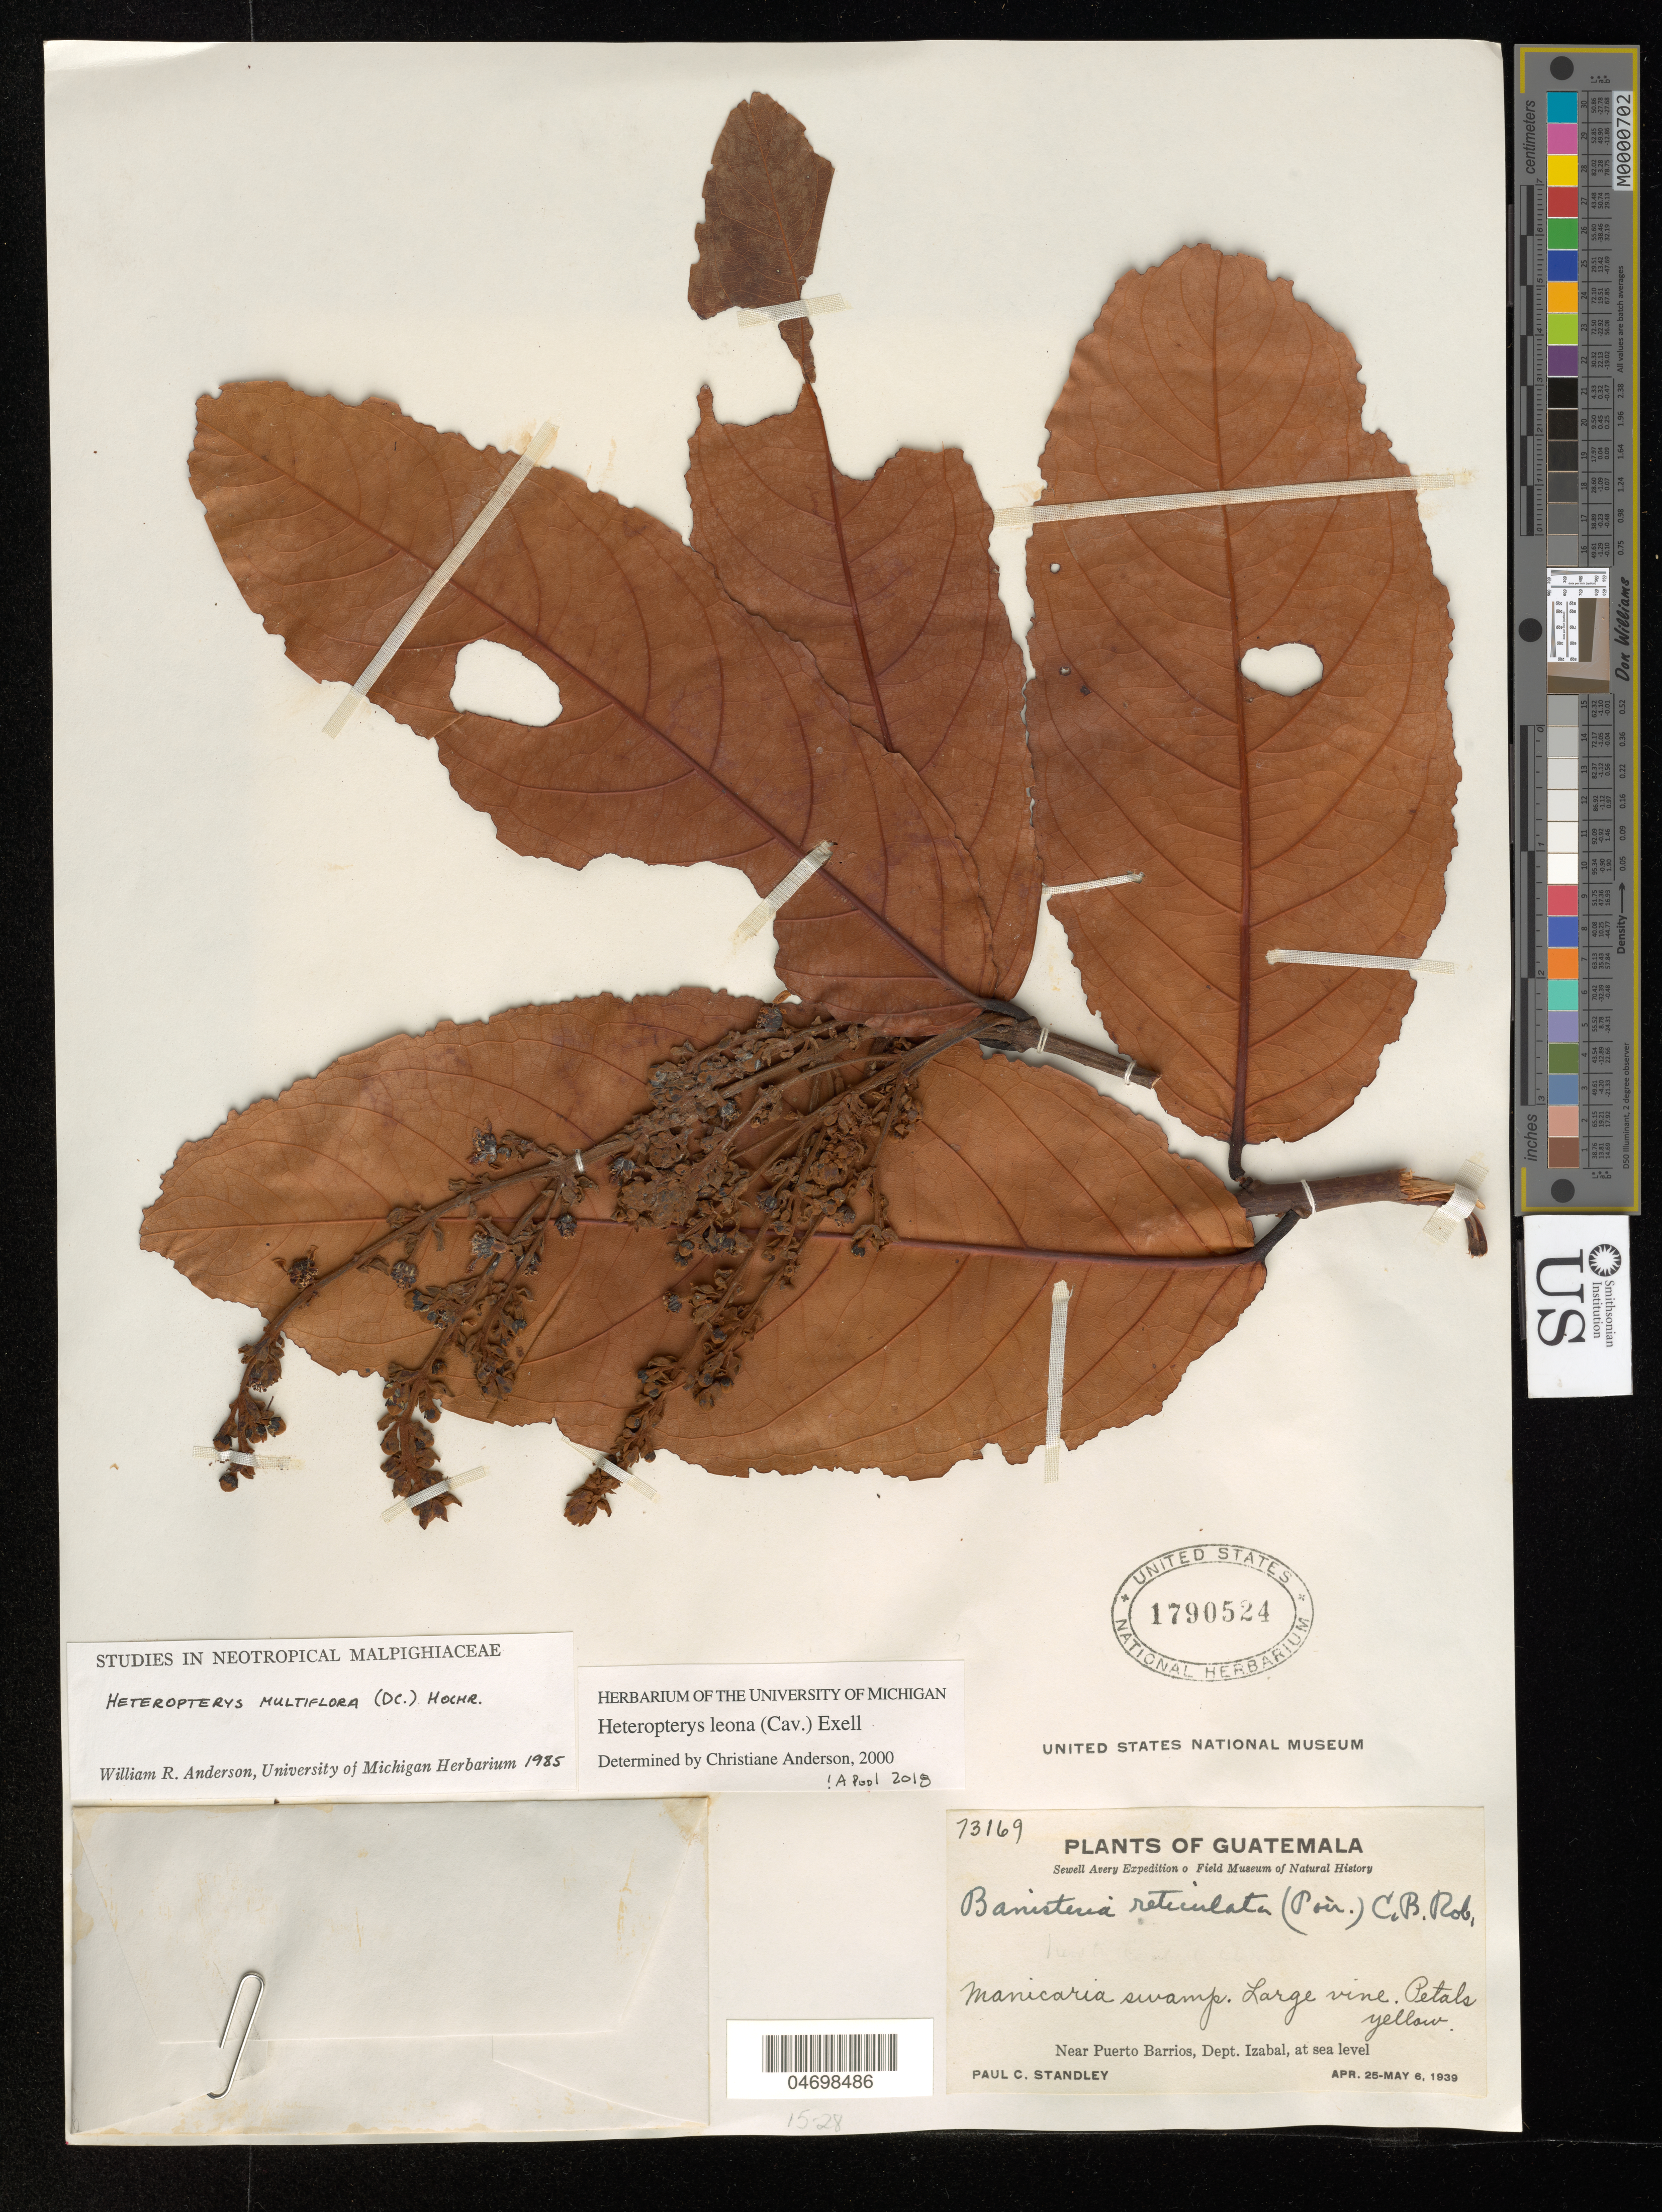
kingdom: Plantae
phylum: Tracheophyta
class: Magnoliopsida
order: Malpighiales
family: Malpighiaceae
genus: Heteropterys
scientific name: Heteropterys leona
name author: (Cav.) Exell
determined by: Pool, A., (MO), Missouri Botanical Garden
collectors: P. C. Standley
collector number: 73169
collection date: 1939-04-25/1939-05-06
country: Guatemala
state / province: Izabal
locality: Near Puerto Barrios.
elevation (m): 0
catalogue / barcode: US 1790524